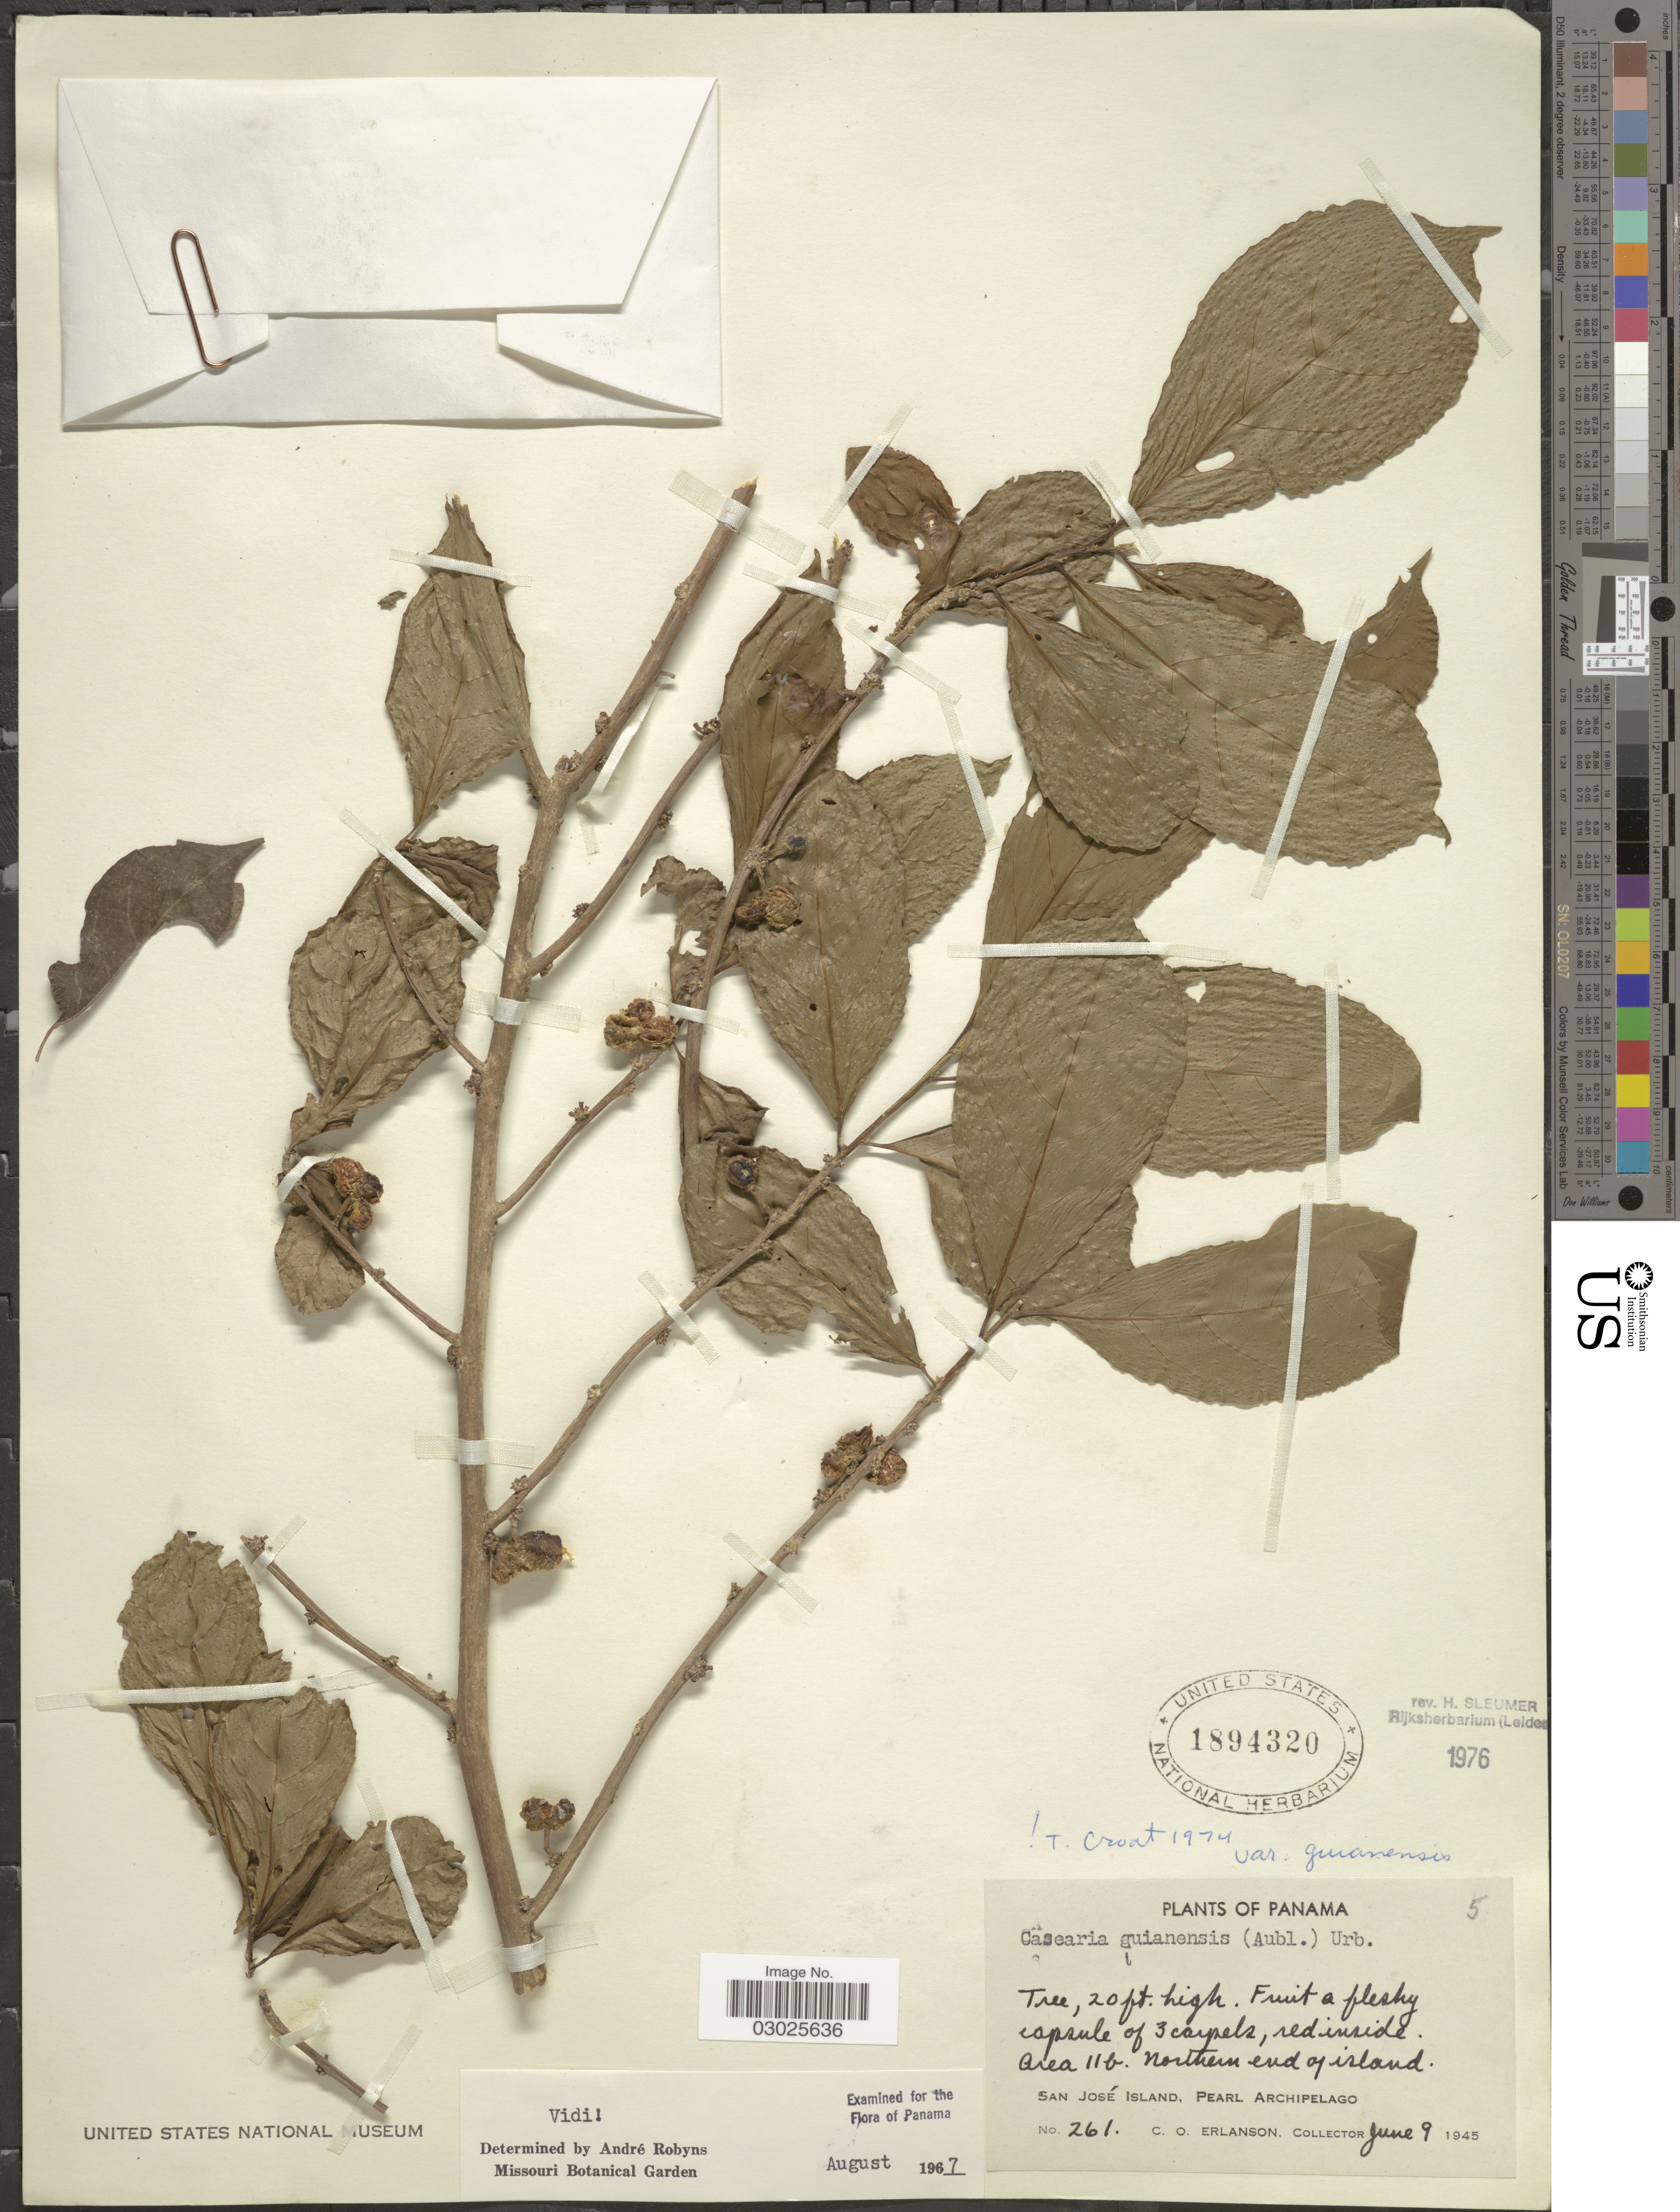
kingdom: Plantae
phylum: Tracheophyta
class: Magnoliopsida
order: Malpighiales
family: Salicaceae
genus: Casearia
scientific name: Casearia guianensis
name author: (Aubl.) Urb.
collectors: C. O. Erlanson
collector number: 261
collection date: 1945-06-09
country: Panama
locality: Area 11b. Northern end of island. San José Island, Pearl Archipelago.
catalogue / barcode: US 1894320